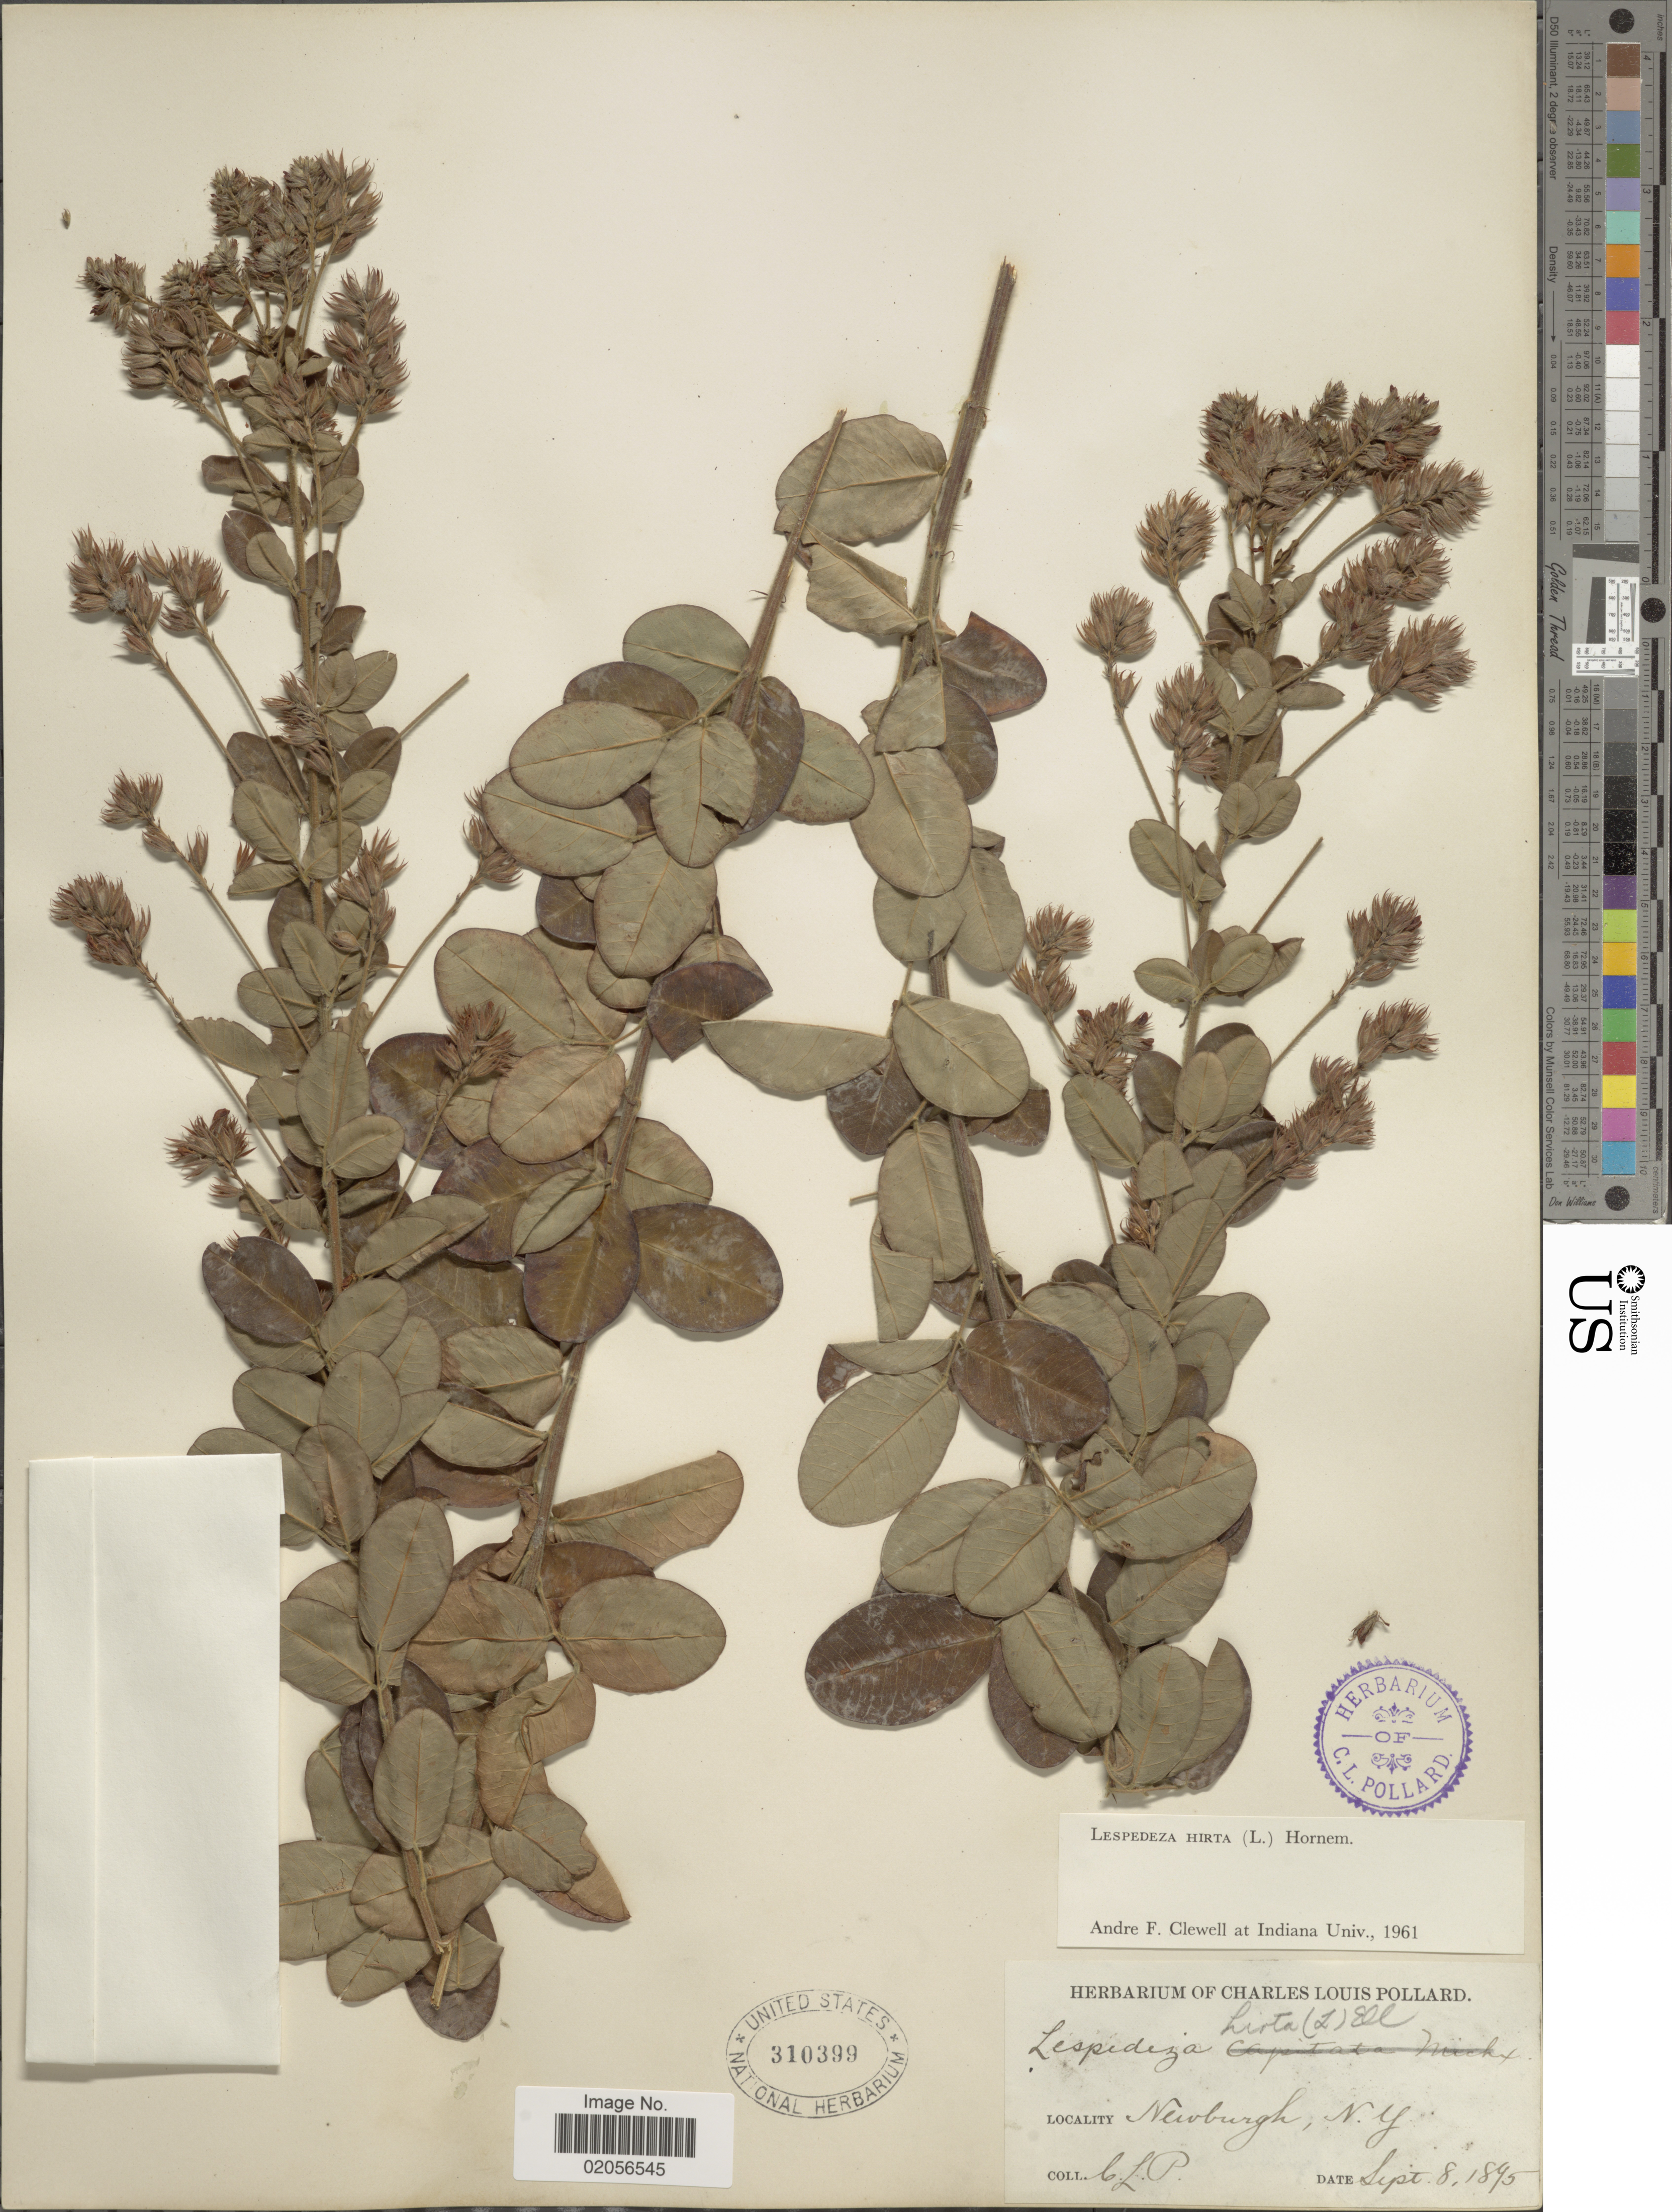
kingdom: Plantae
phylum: Tracheophyta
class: Magnoliopsida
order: Fabales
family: Fabaceae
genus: Lespedeza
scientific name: Lespedeza hirta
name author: (L.) Hornem.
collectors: C. L. Pollard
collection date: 1895-09-08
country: United States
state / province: New York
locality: Newburgh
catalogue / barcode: US 310399